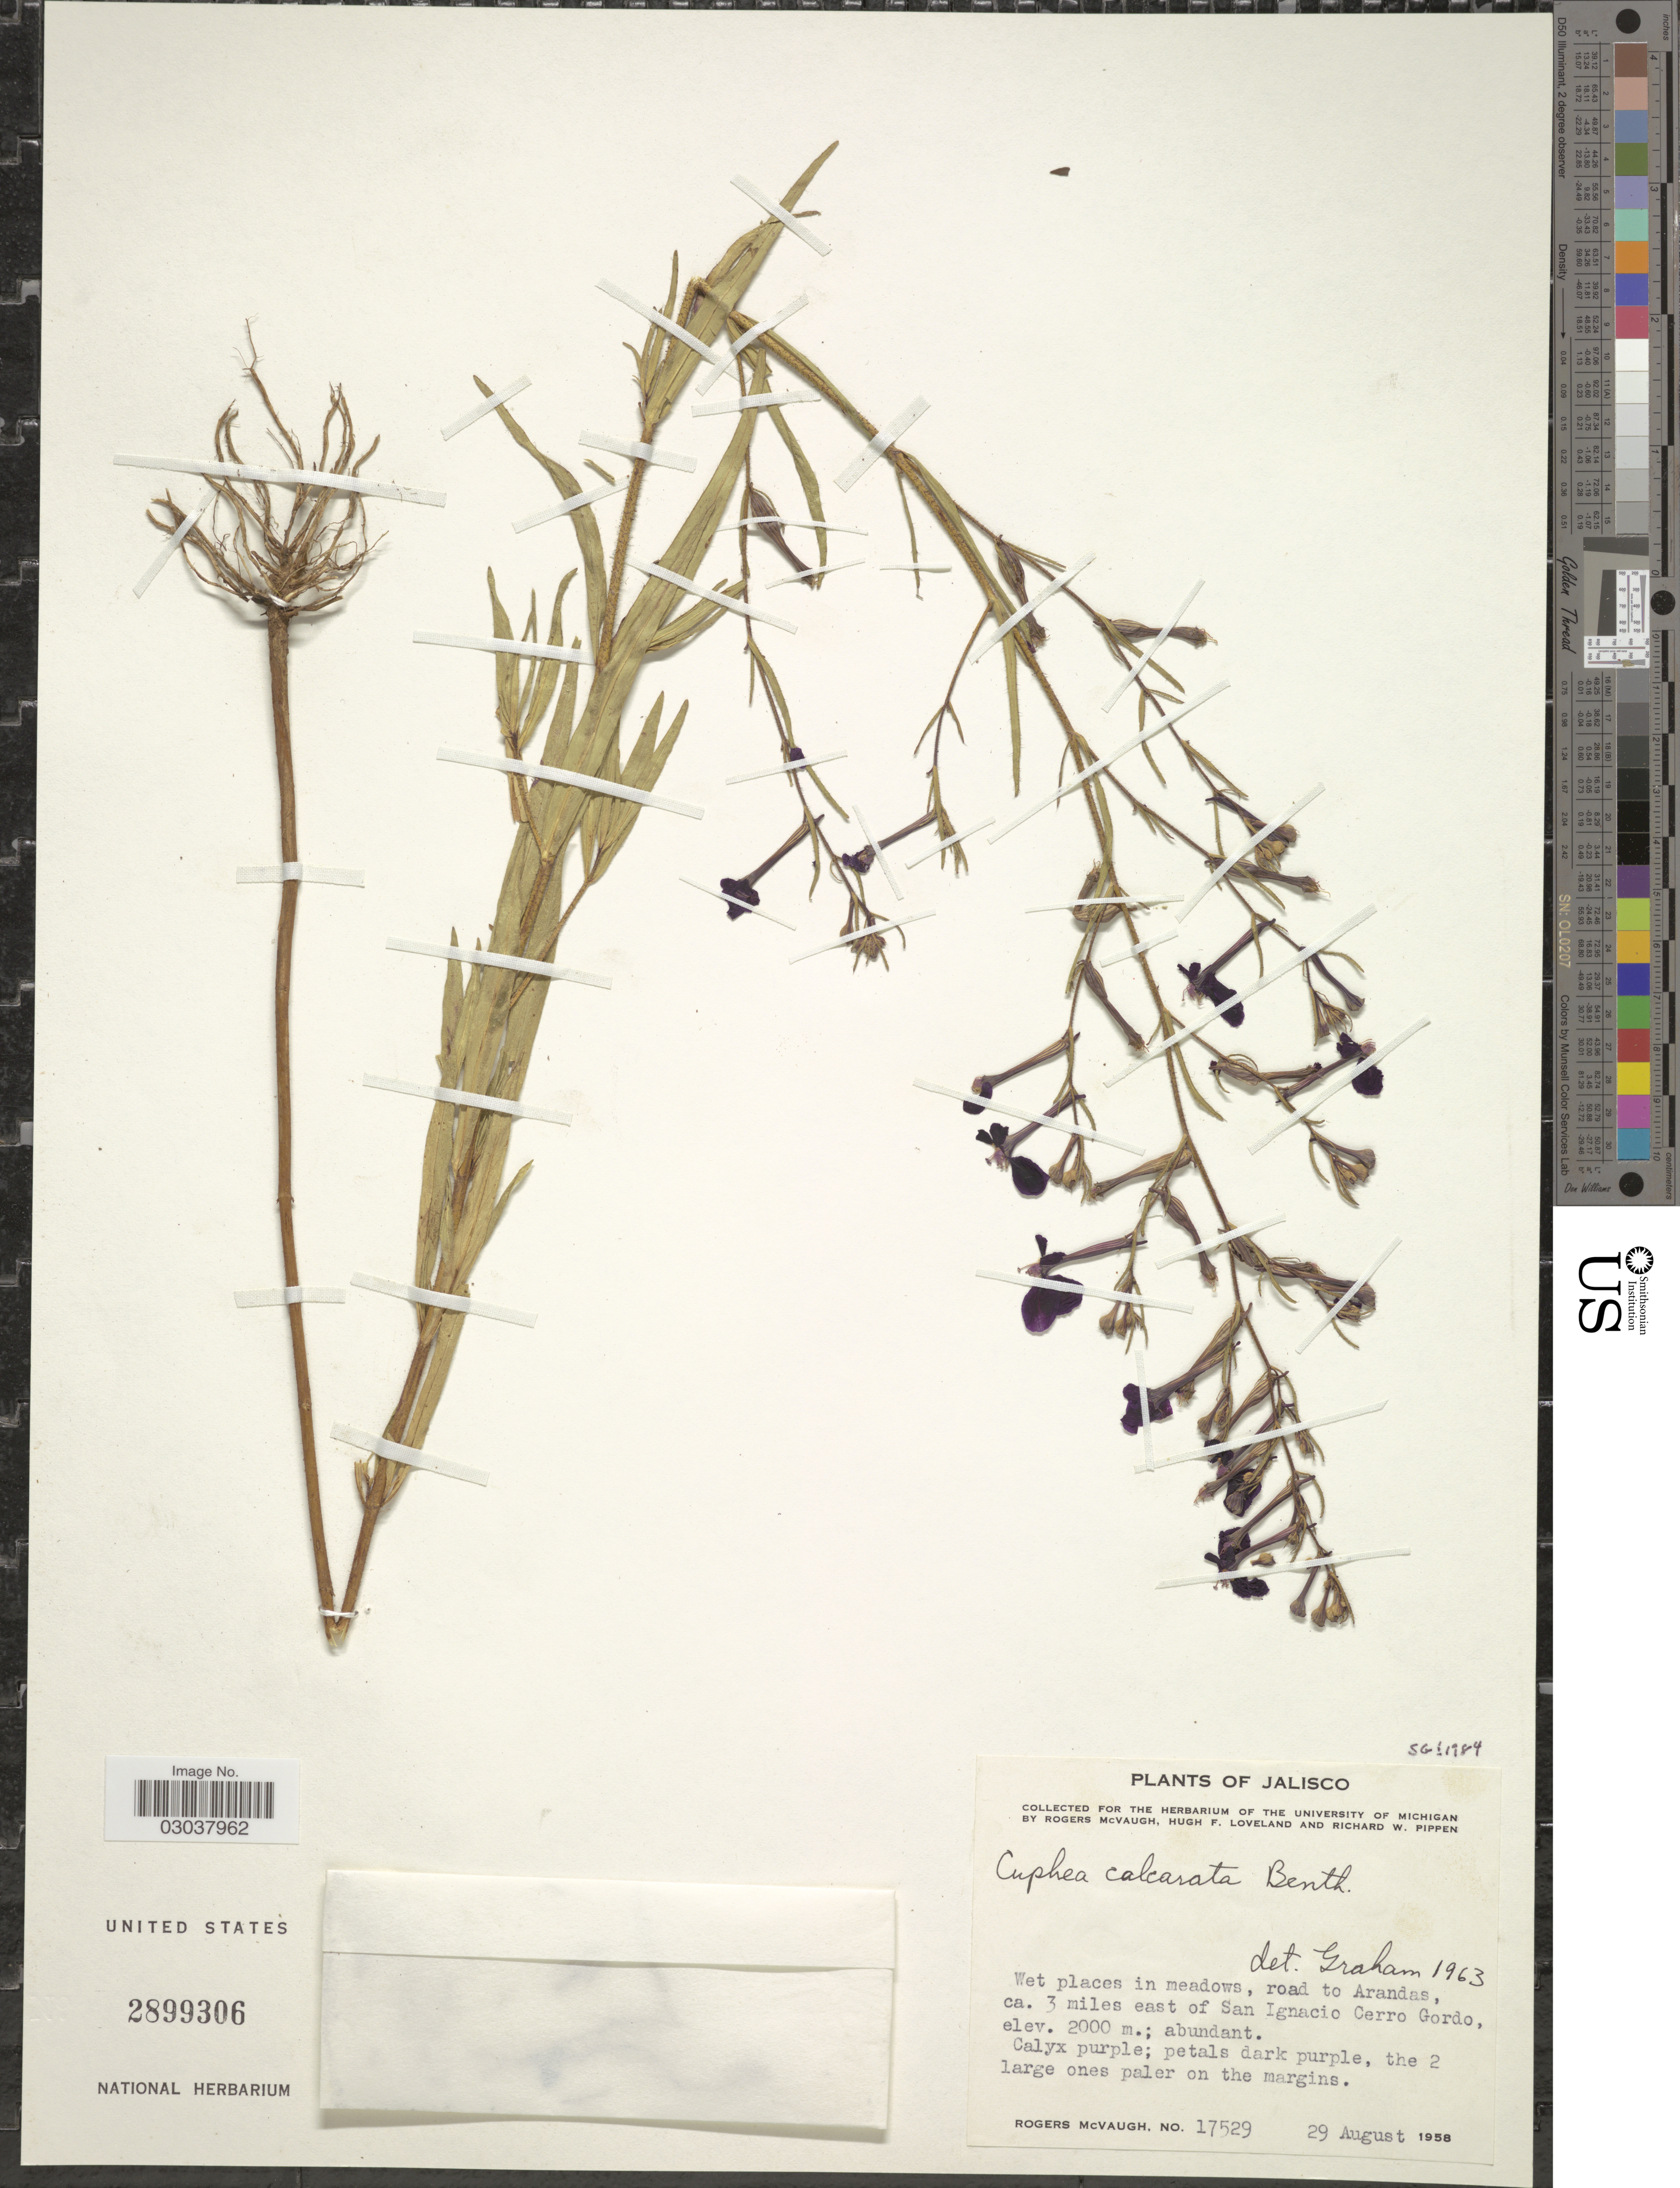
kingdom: Plantae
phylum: Tracheophyta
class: Magnoliopsida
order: Myrtales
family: Lythraceae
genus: Cuphea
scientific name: Cuphea calcarata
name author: Benth.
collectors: R. McVaugh, H. Loveland & R. W. Pippen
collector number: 17529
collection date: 1958-08-29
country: Mexico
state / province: Jalisco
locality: Road to Arandas, ca. 3 miles east of San Ignacio Cerro Gordo.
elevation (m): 2000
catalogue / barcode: US 2899306